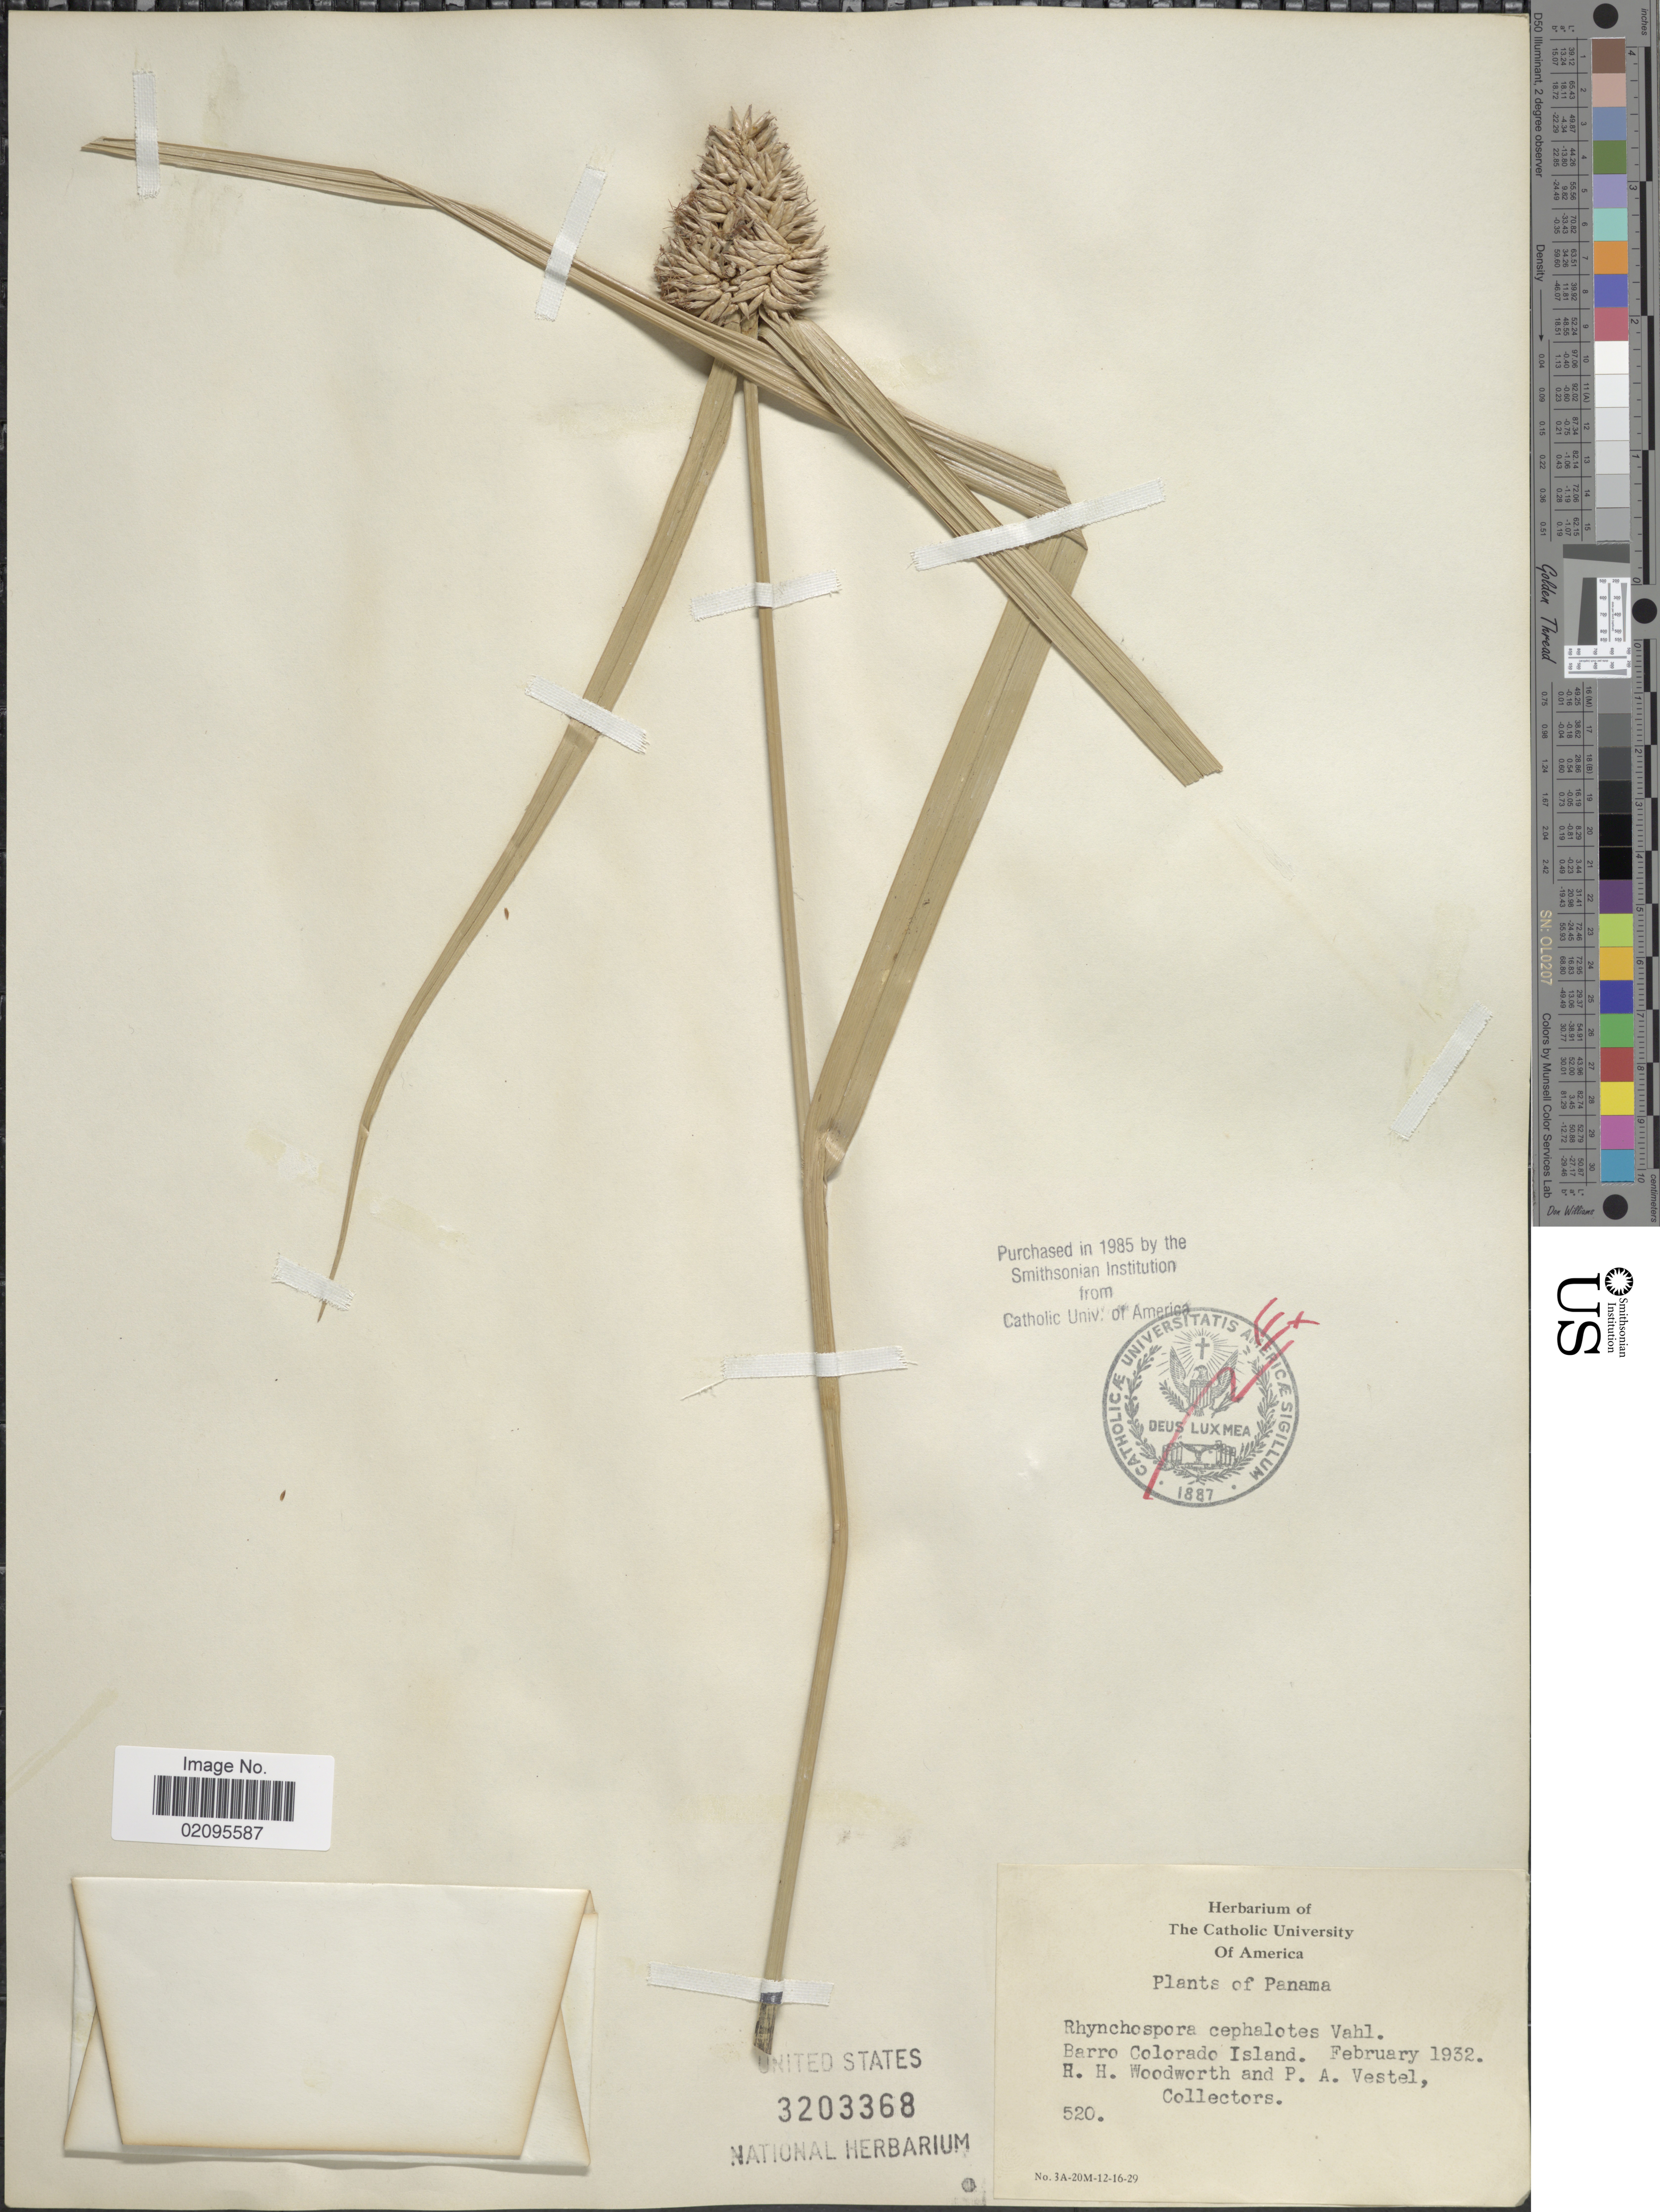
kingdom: Plantae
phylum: Tracheophyta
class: Liliopsida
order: Poales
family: Cyperaceae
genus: Rhynchospora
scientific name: Rhynchospora cephalotes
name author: (L.) Vahl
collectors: R. Woodworth & P. Vestel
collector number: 520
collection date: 1932-02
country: Panama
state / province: Panamá Oeste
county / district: Canal Zone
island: Barro Colorado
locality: Barro Colorado Island.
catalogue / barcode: US 3203368